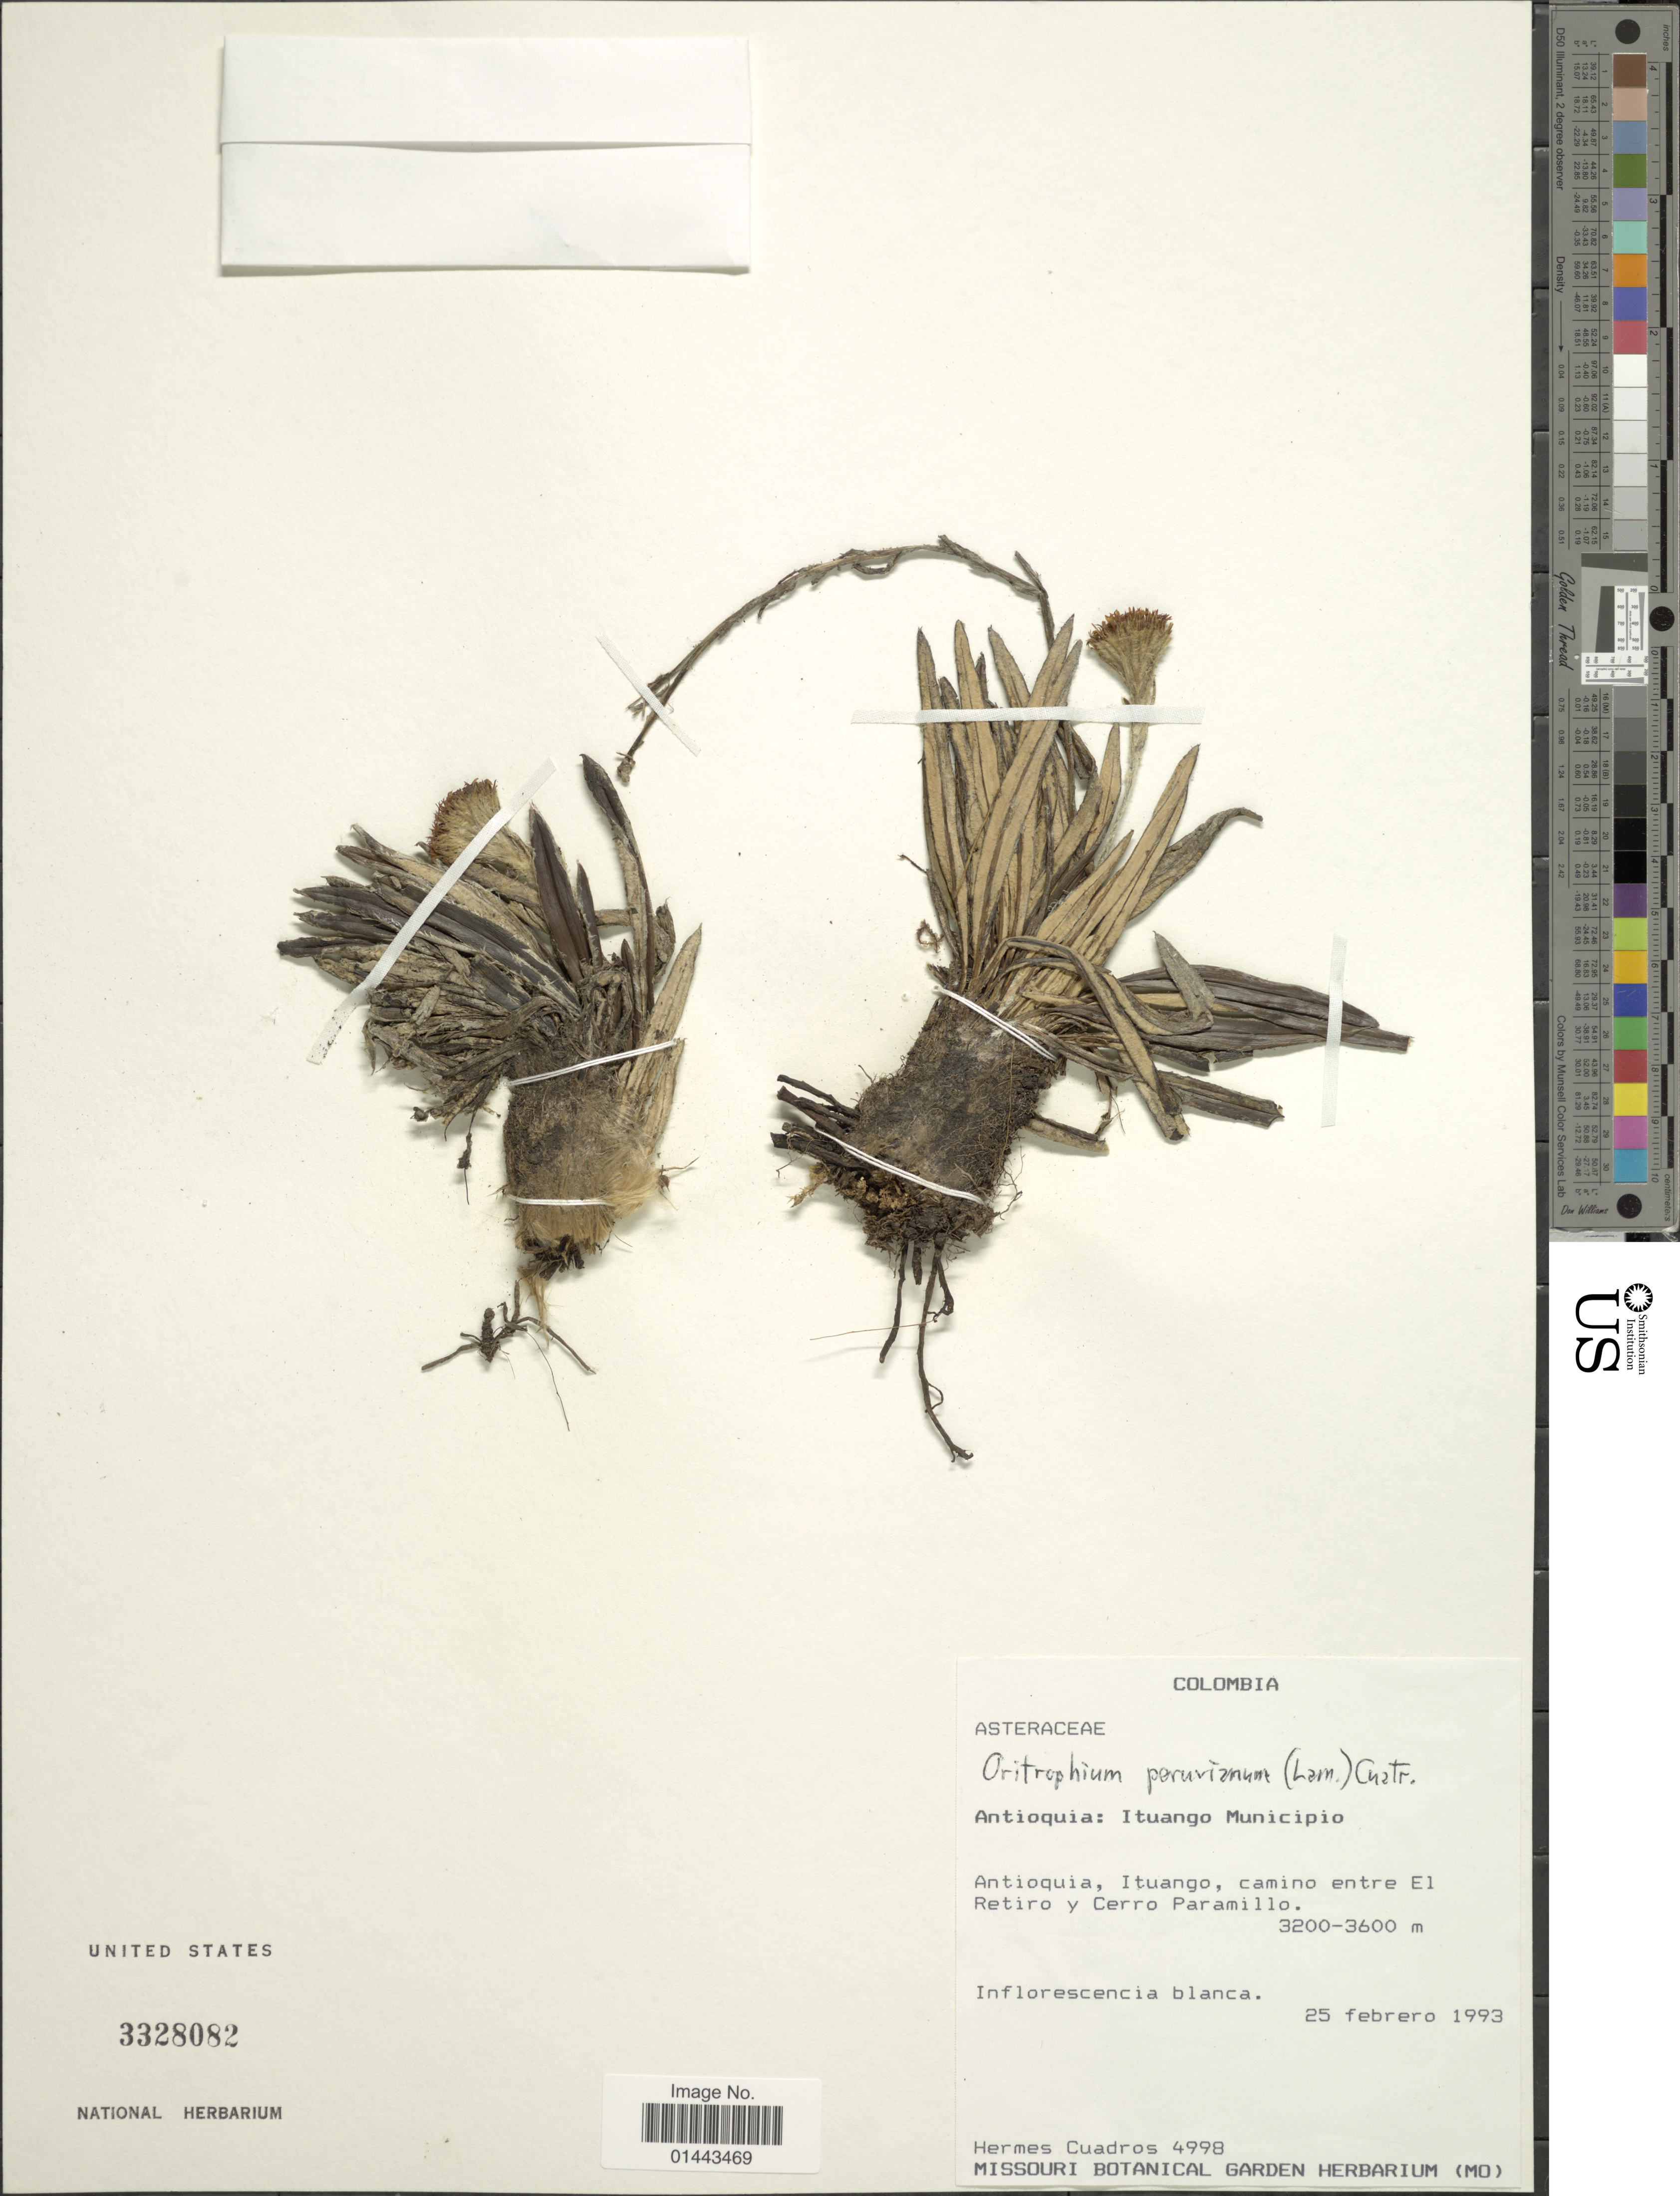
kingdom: Plantae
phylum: Tracheophyta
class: Magnoliopsida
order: Asterales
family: Asteraceae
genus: Oritrophium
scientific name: Oritrophium peruvianum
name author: (Lam.) Cuatrec.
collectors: H. Cuadros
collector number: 4998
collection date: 1993-02-25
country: Colombia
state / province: Antioquia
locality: Ituango Municipio, camino entre El Retiro y Cerro Paramillo.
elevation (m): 3200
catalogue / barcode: US 3328082